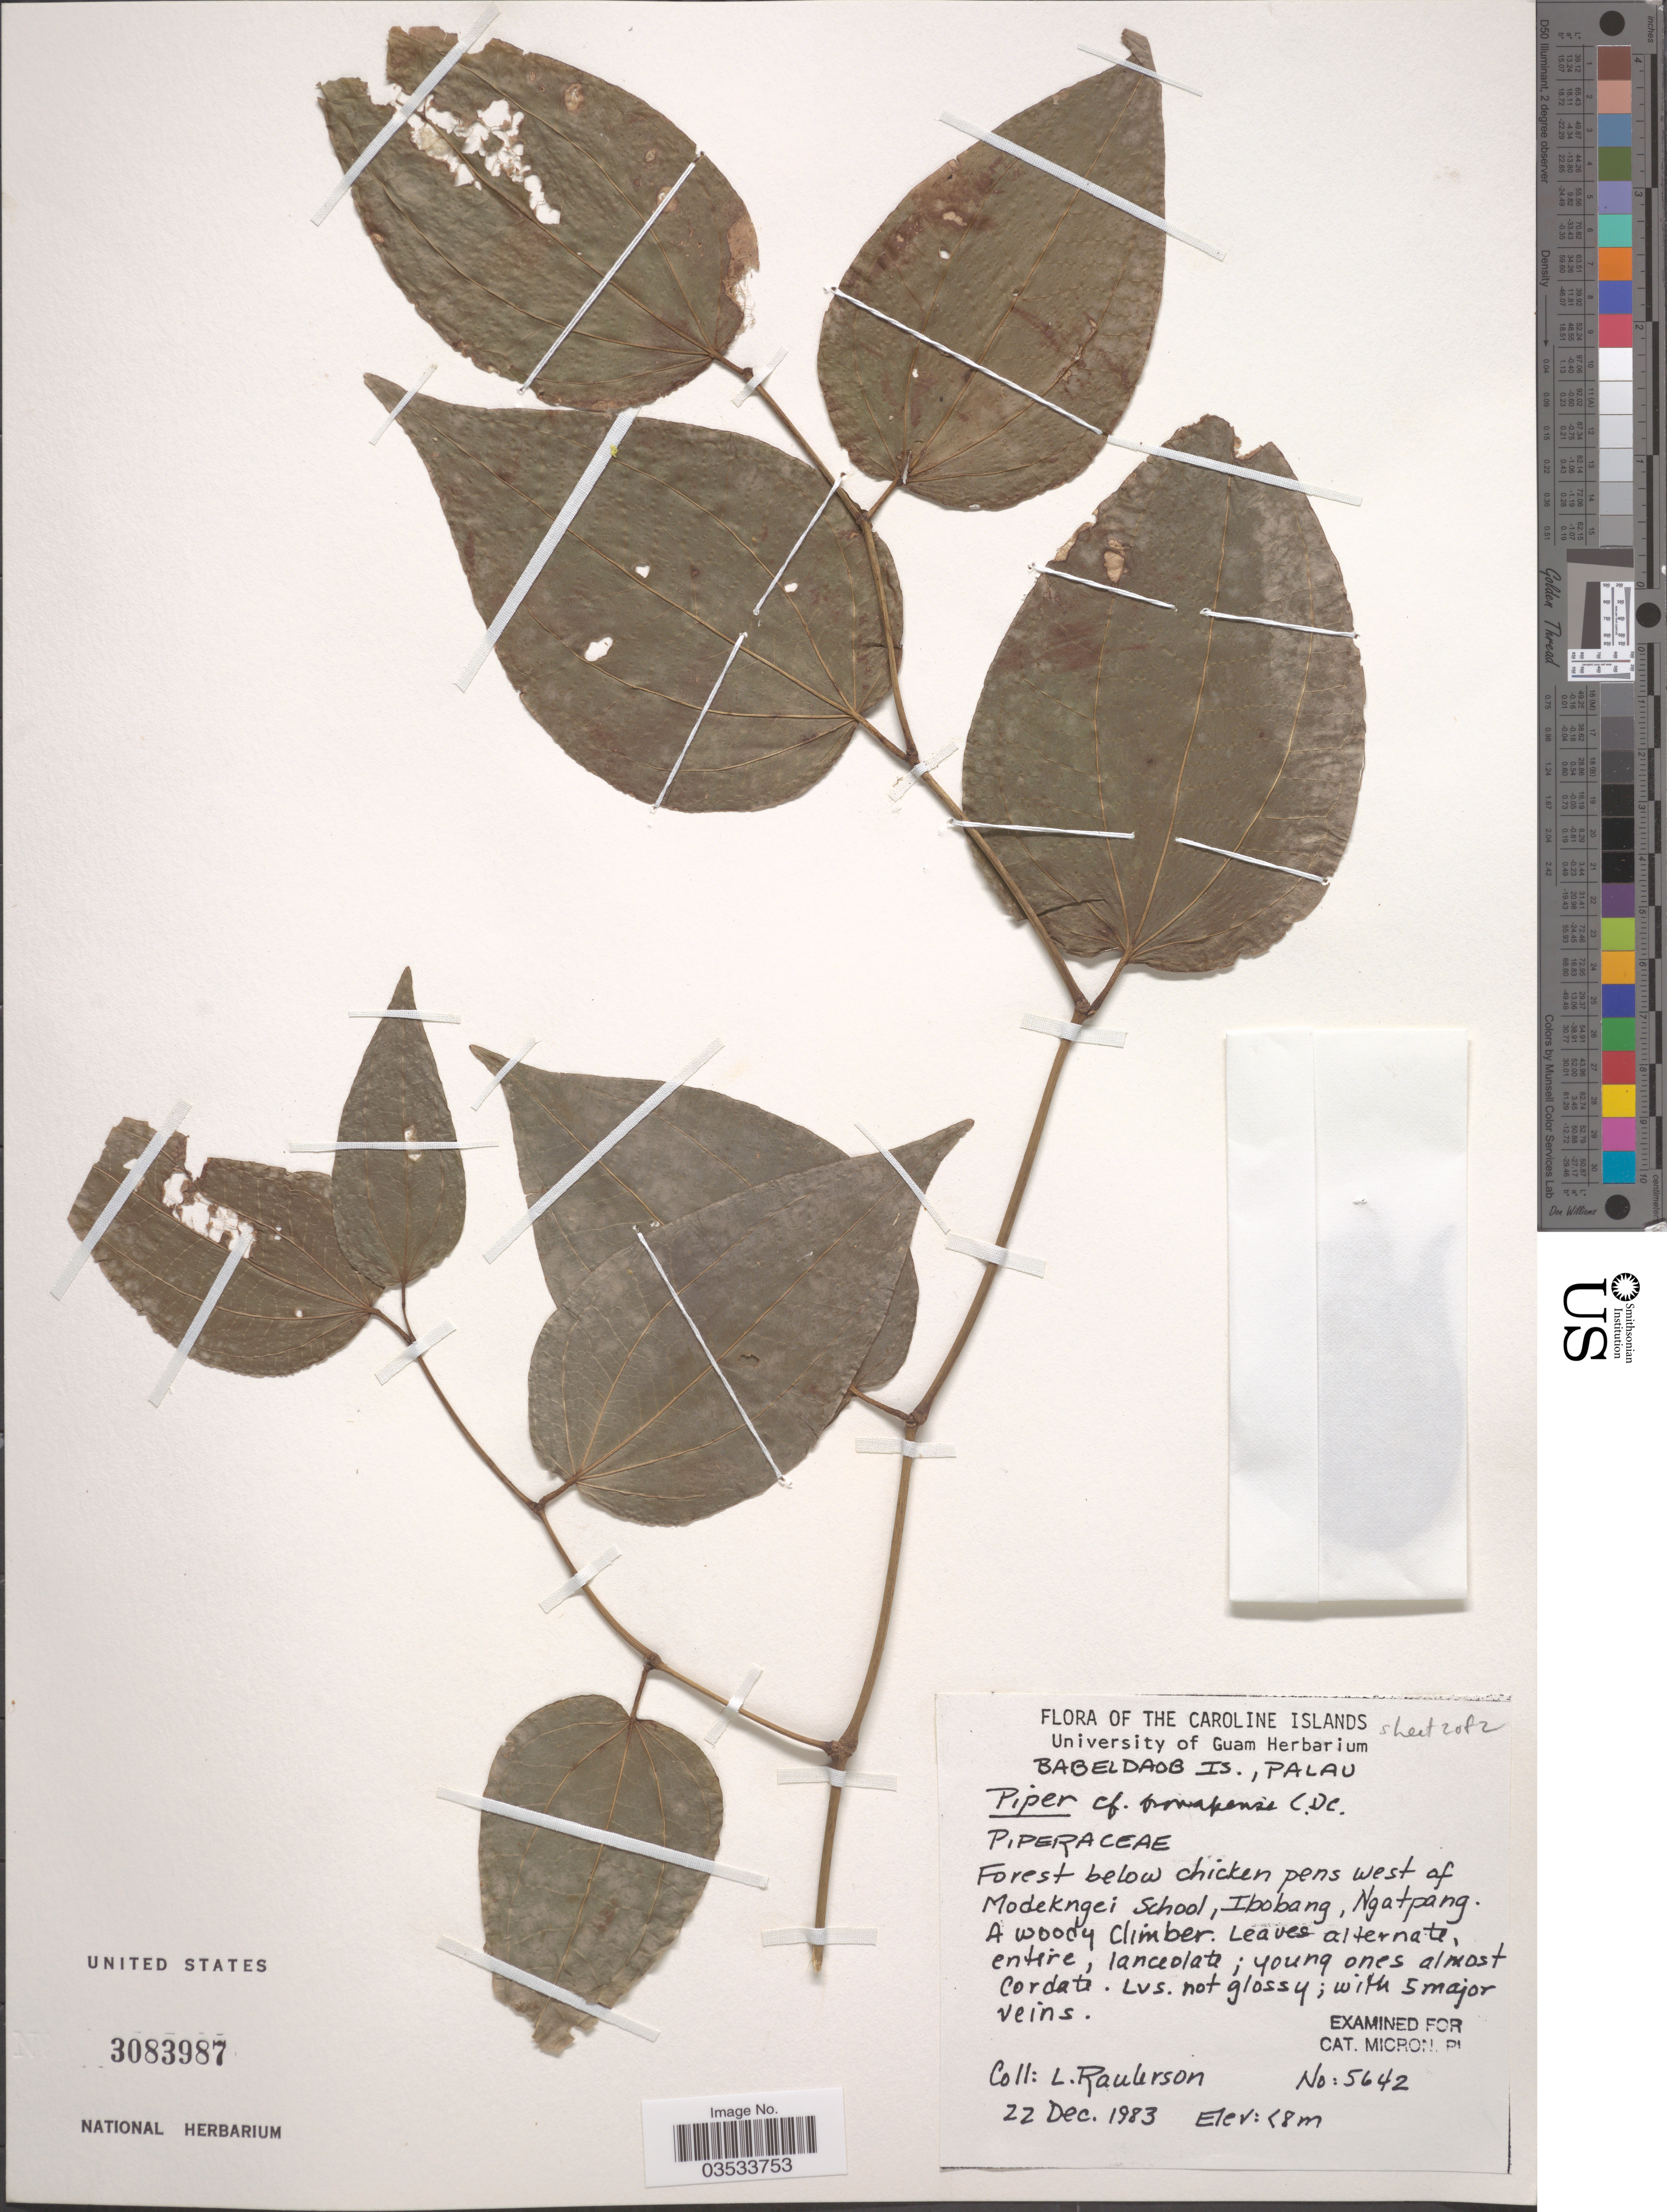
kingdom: Plantae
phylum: Tracheophyta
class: Magnoliopsida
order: Piperales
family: Piperaceae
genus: Piper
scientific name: Piper ponapense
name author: C. DC.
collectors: L. Raulerson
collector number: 5642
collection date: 1983-12-22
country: Palau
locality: Caroline Islands. Babeldaob Is., Palau. Forest below chicken pens west of Modekngei School, Ibobang, Ngatpang.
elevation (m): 8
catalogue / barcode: US 3083987